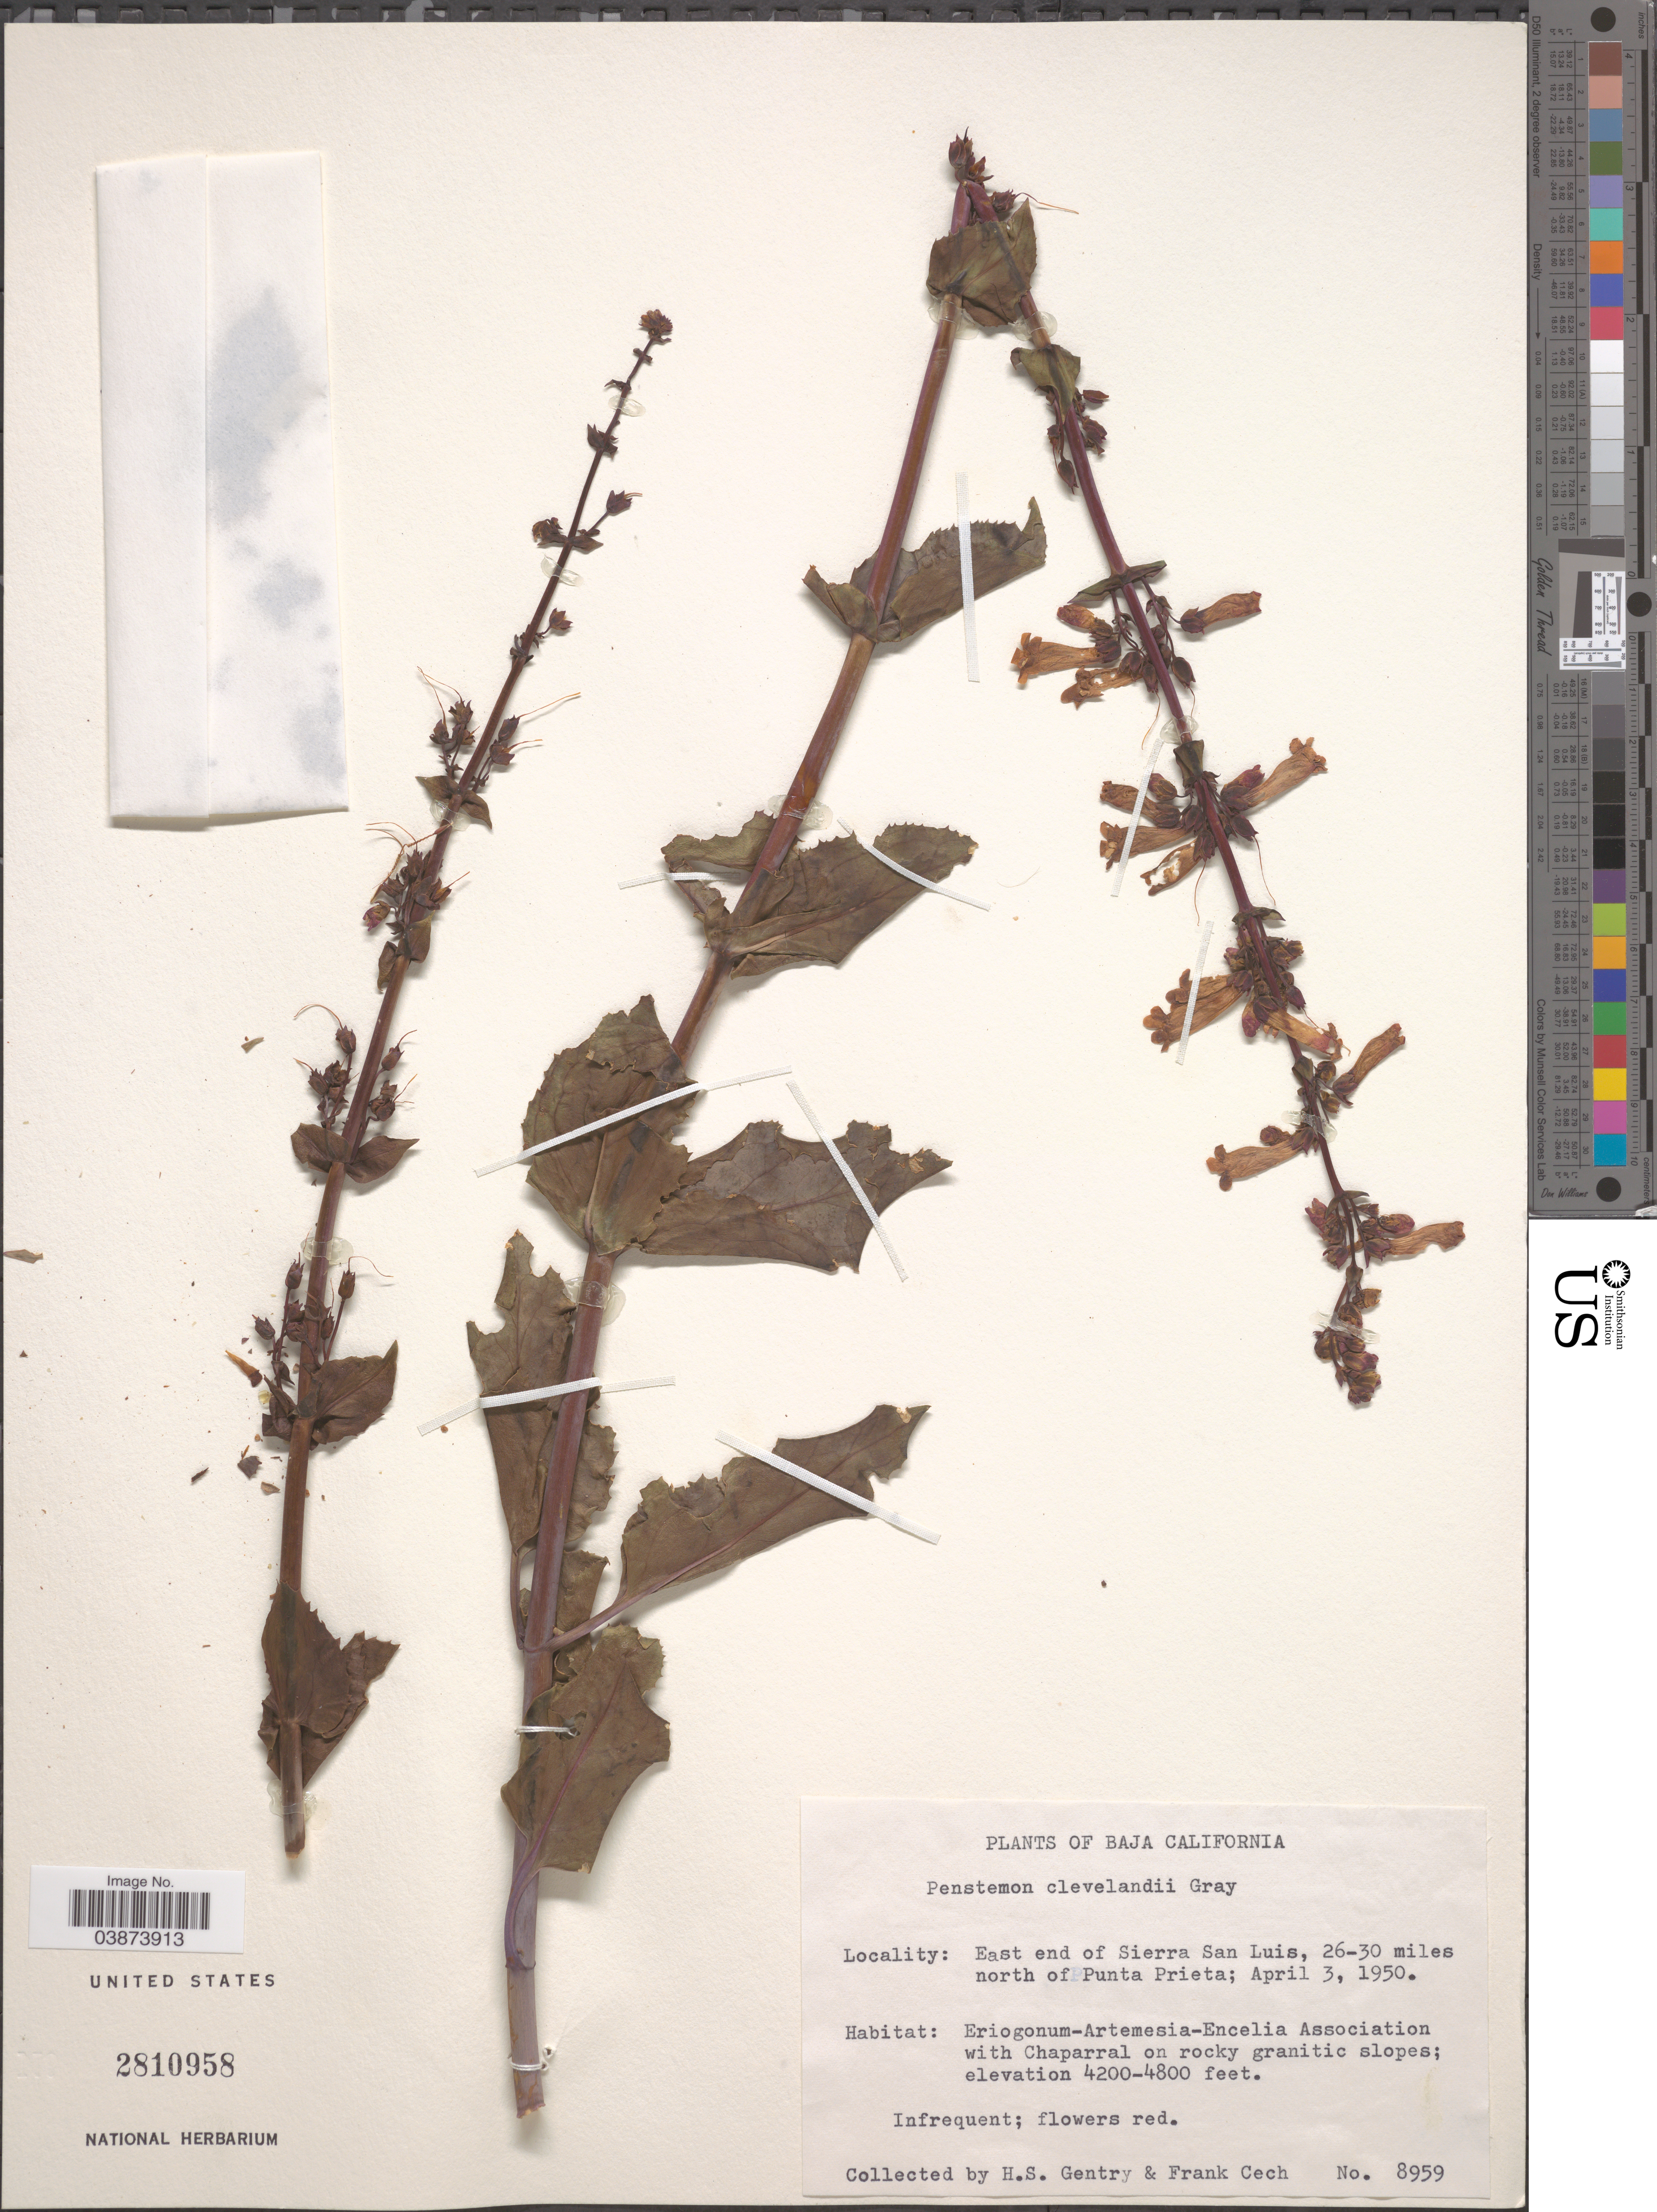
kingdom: Plantae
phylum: Tracheophyta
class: Magnoliopsida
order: Lamiales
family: Plantaginaceae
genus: Penstemon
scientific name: Penstemon clevelandii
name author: A. Gray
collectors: H. S. Gentry & F. Cech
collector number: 8959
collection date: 1950-04-03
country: Mexico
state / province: Baja California Norte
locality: East end of Sierra San Luis, 26-30 miles north of Punta Prieta.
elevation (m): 1280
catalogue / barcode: US 2810958